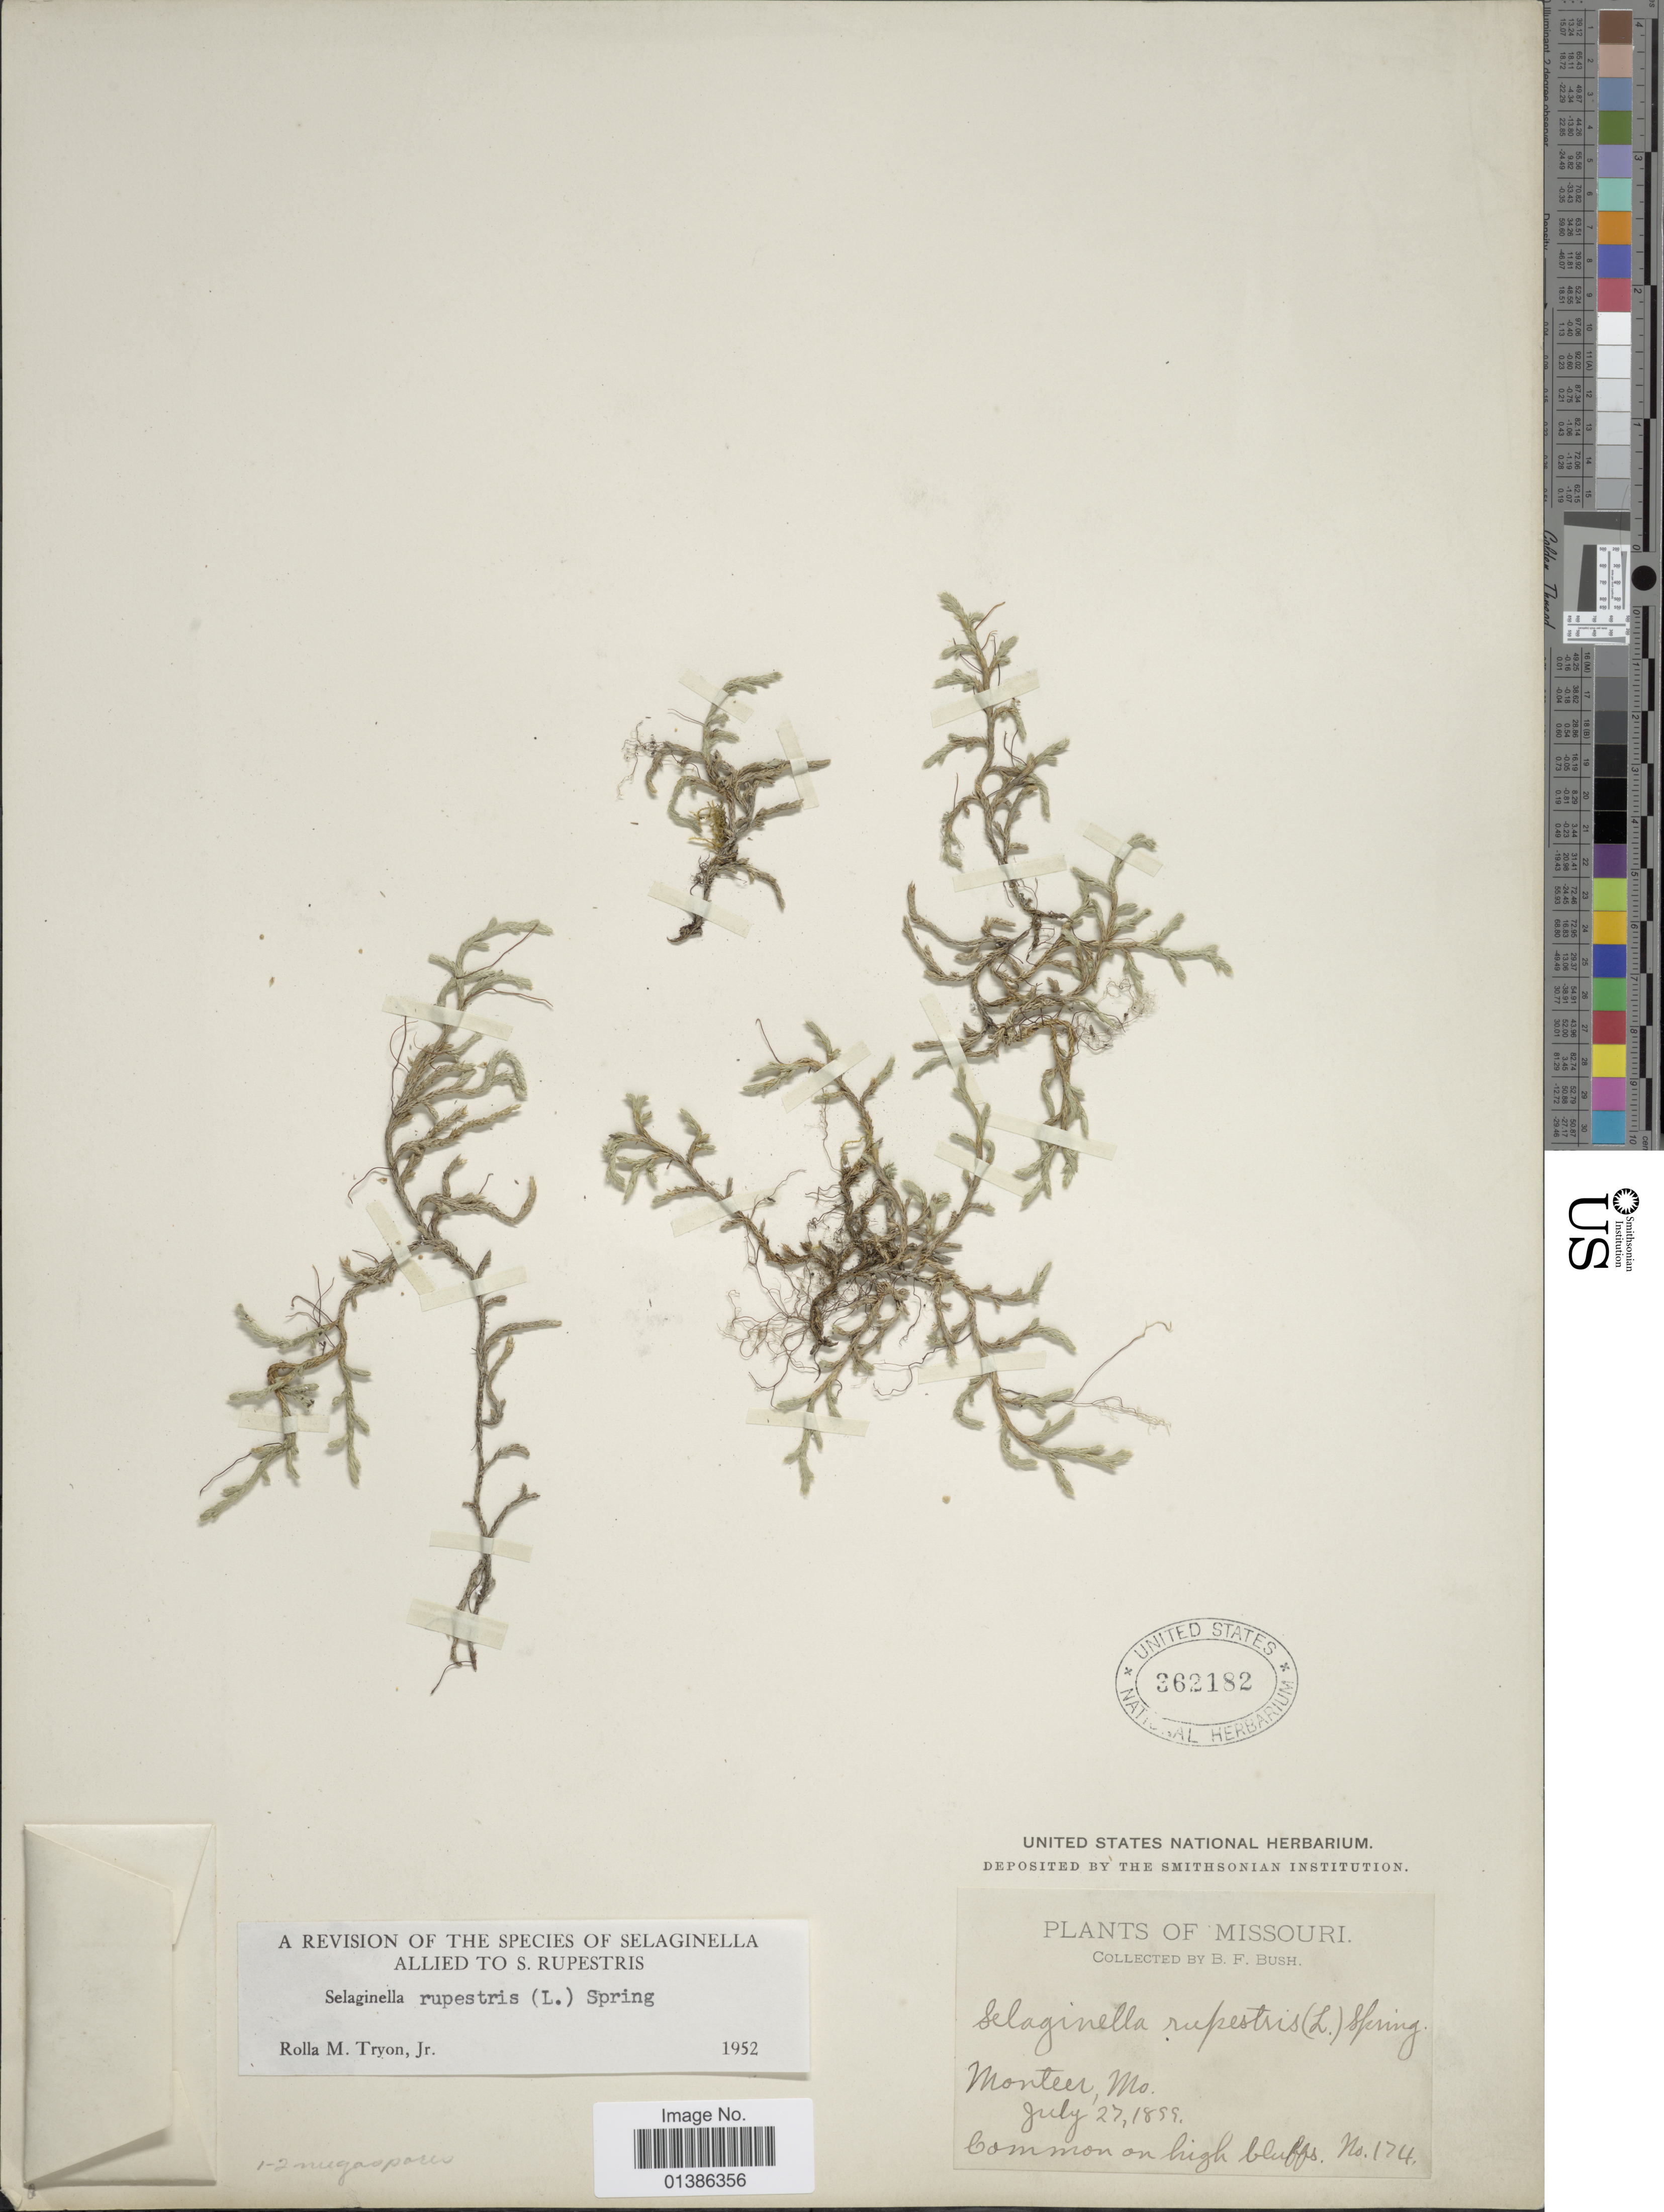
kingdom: Plantae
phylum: Tracheophyta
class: Lycopodiopsida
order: Selaginellales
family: Selaginellaceae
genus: Selaginella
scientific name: Selaginella rupestris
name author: (L.) Spring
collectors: B. F. Bush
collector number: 174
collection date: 1899-07-27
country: United States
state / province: Missouri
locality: Monteer.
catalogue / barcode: US 362182